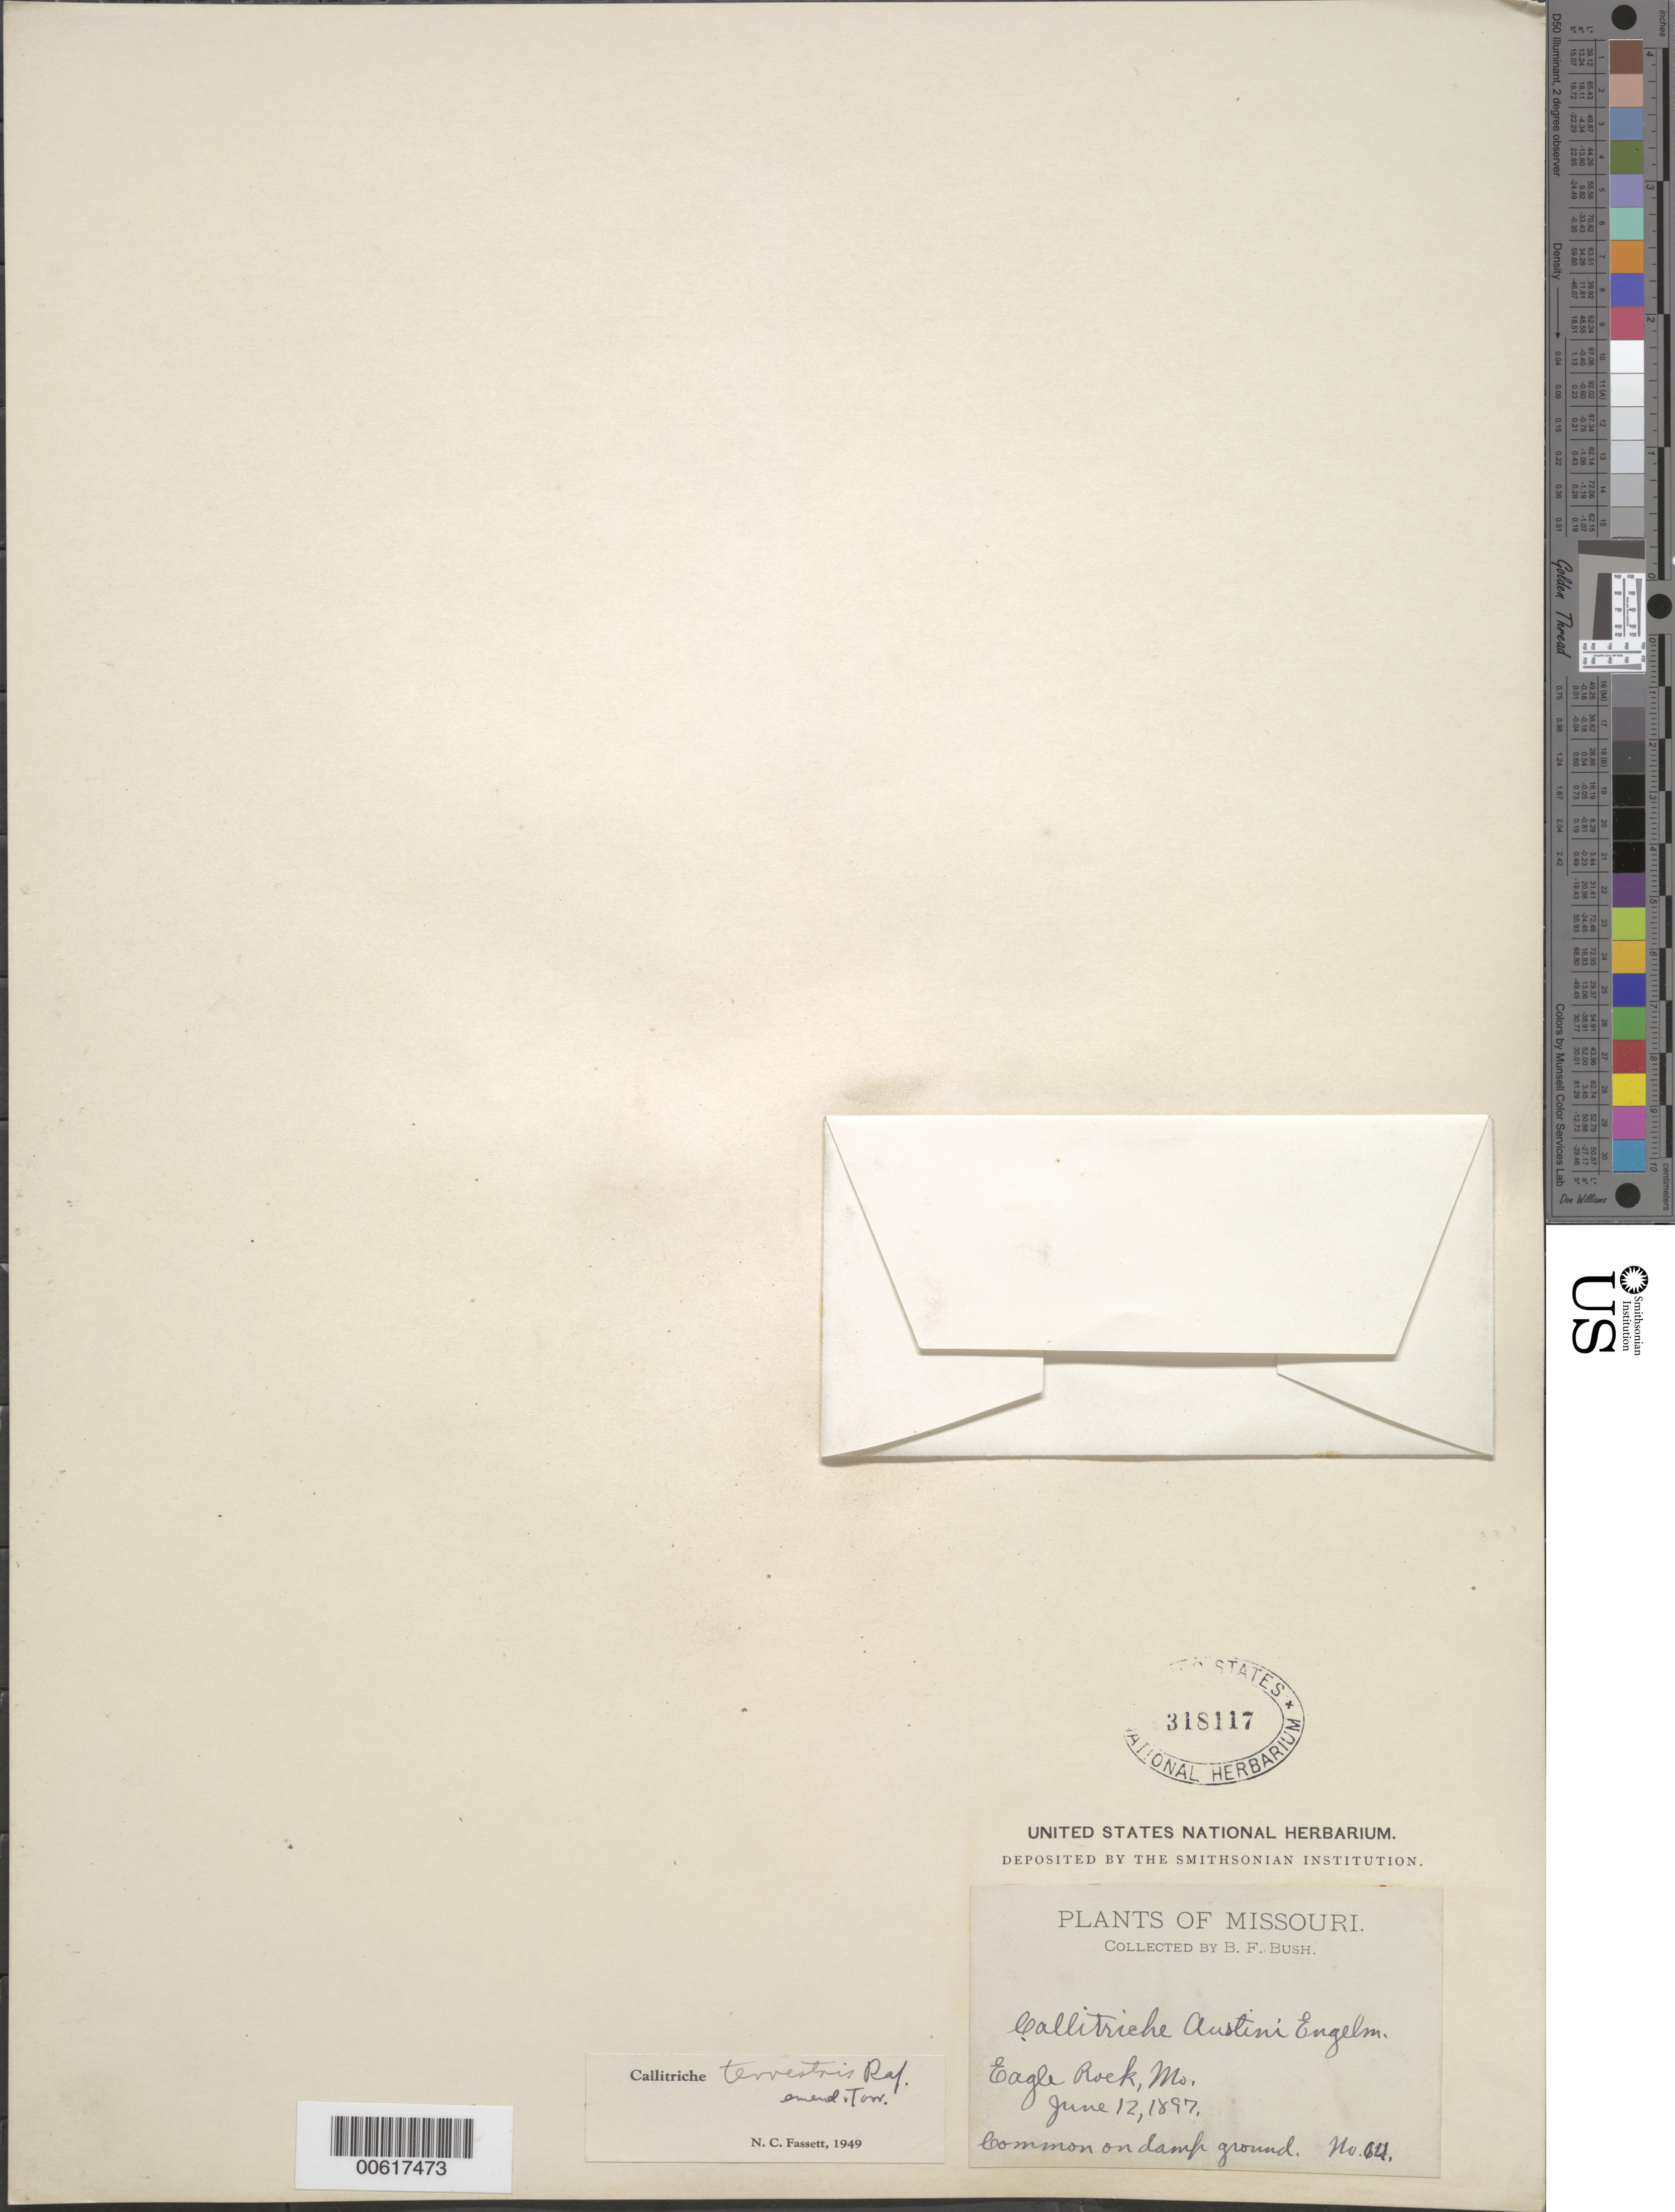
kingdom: Plantae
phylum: Tracheophyta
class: Magnoliopsida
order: Lamiales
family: Plantaginaceae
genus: Callitriche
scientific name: Callitriche terrestris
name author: Raf.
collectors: B. F. Bush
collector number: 64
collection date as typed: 12 Jun 1897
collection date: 1897-06-12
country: United States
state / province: Missouri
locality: Eagle Rock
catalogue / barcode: US 318117